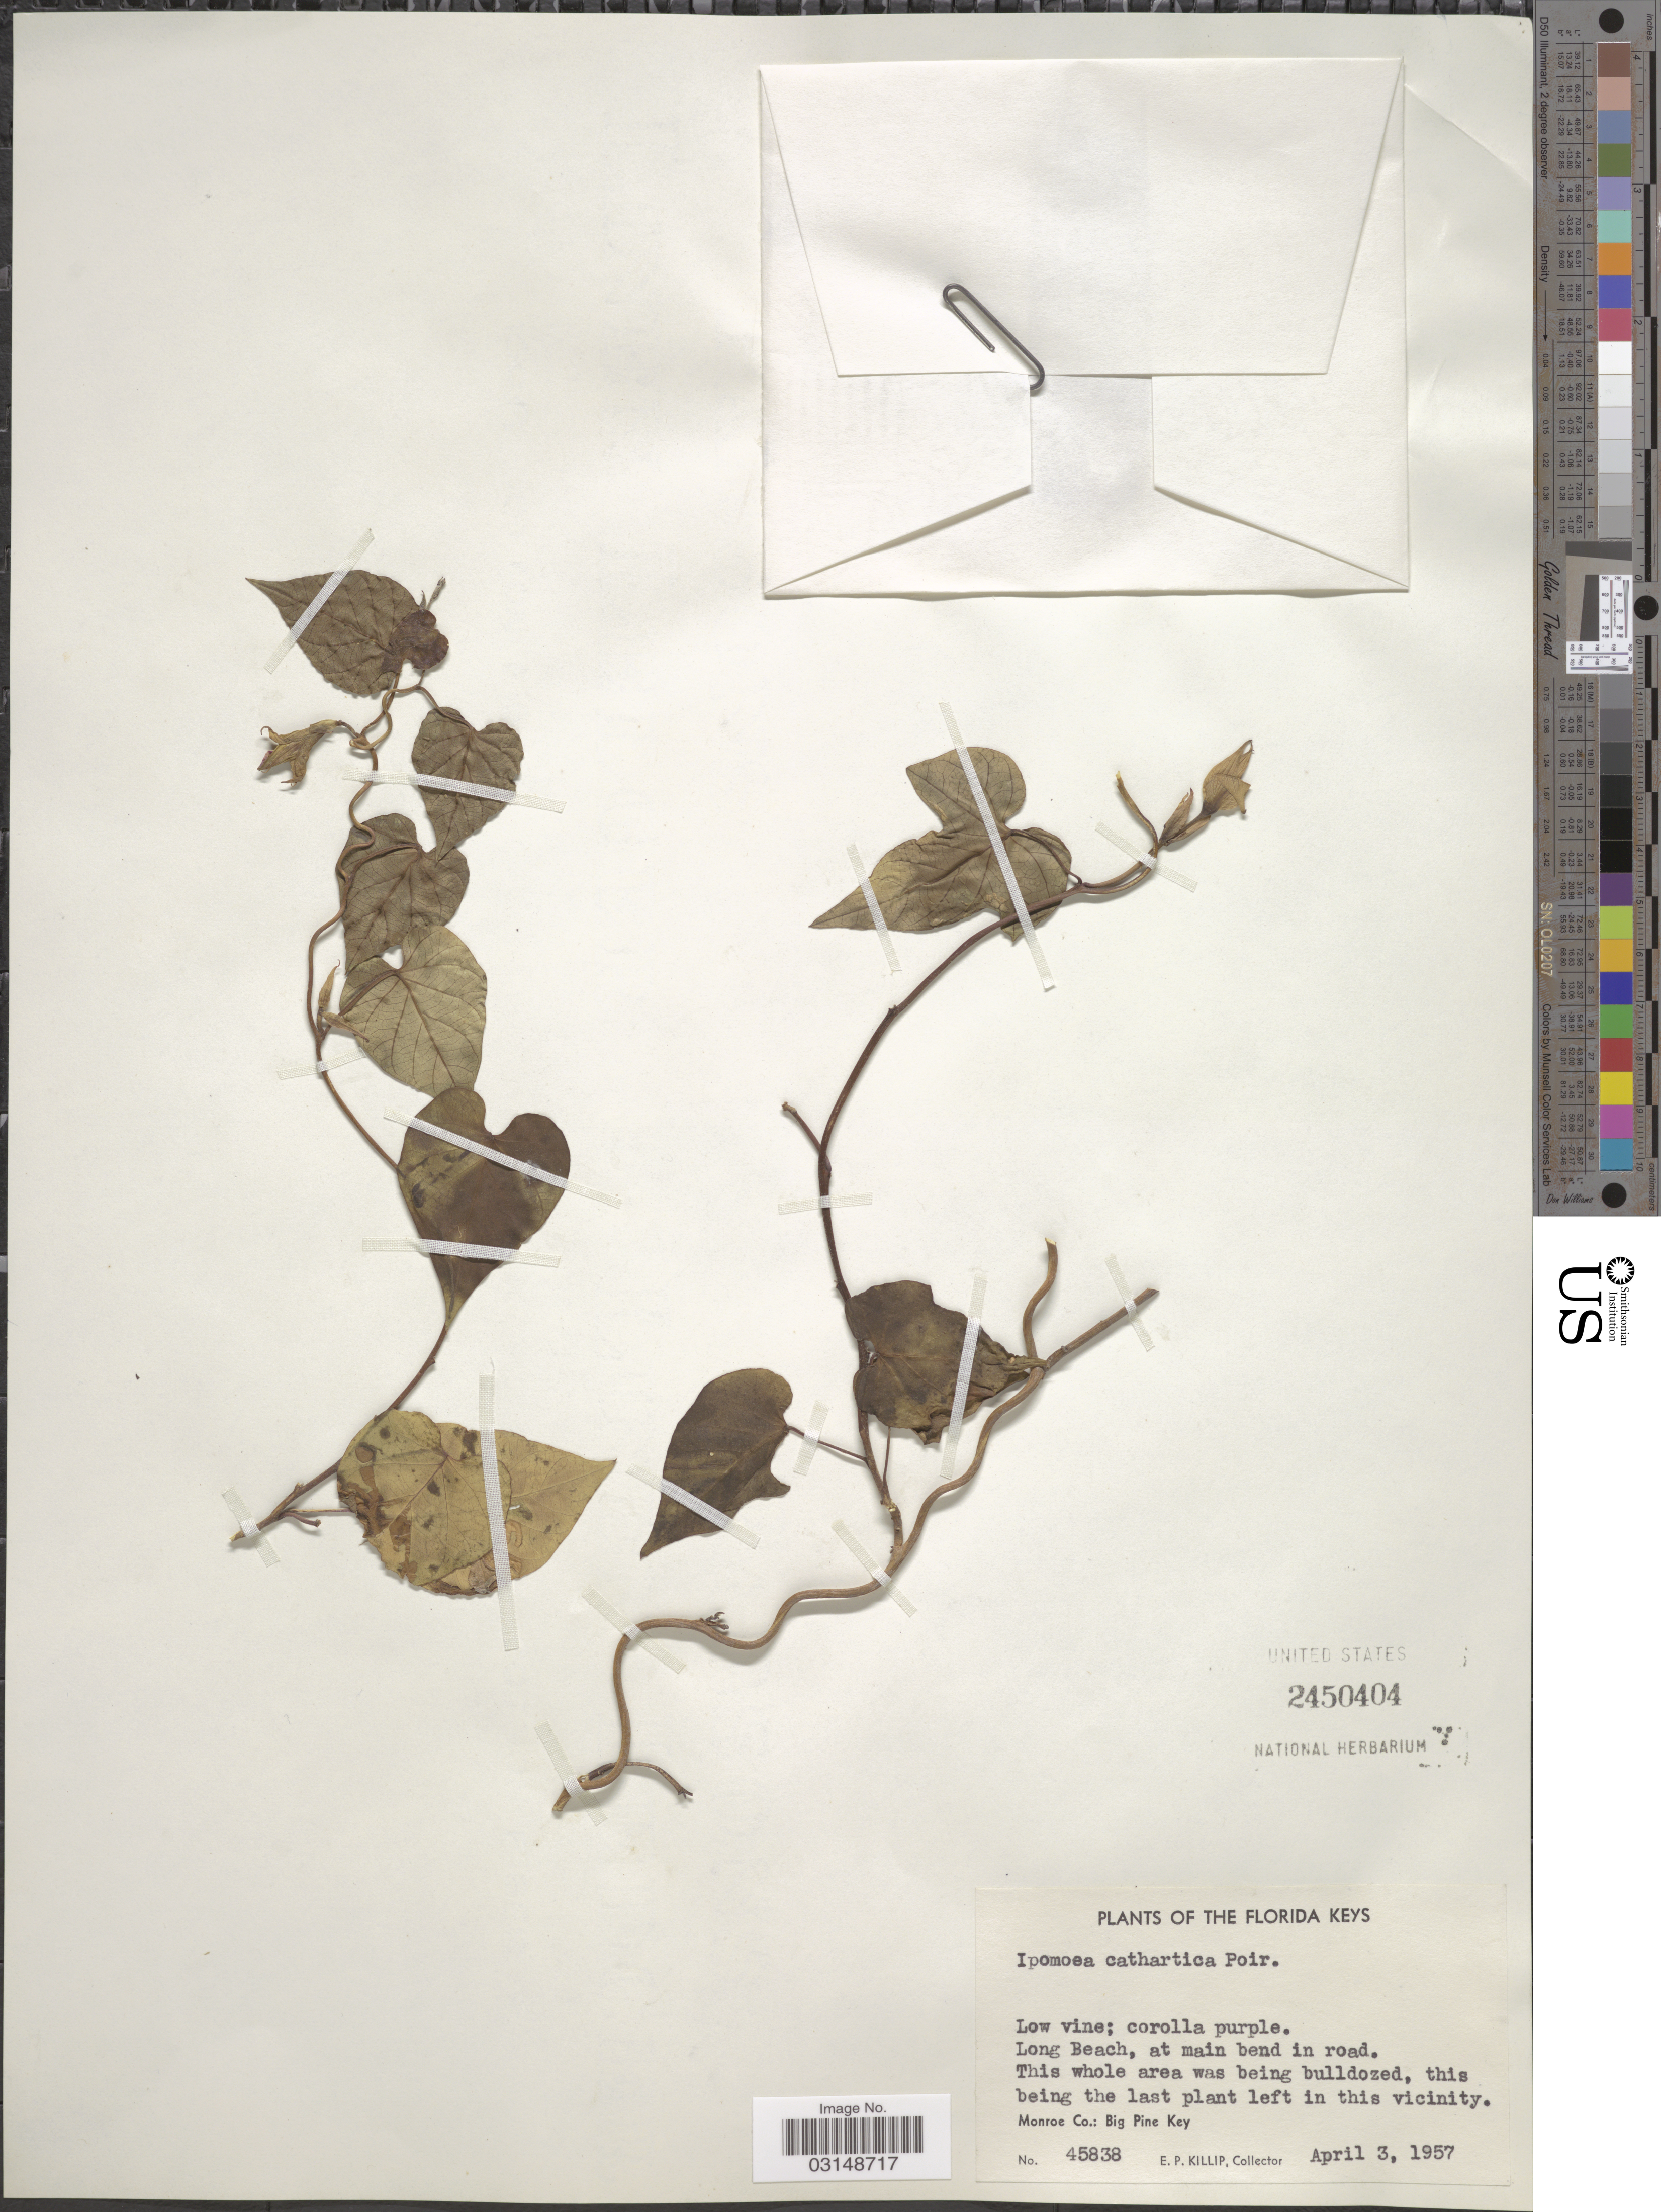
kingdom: Plantae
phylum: Tracheophyta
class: Magnoliopsida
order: Solanales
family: Convolvulaceae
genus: Ipomoea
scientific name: Ipomoea indica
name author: (Burm.) Merr.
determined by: Strong, Mark T., (BOT), Smithsonian Institution - National Museum of Natural History (UNITED STATES)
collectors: E. P. Killip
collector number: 45838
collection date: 1957-04-03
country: United States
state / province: Florida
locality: Florida Keys. Long Beach, at main bend in road. Monroe Co.: Big Pine Key.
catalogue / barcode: US 2450404